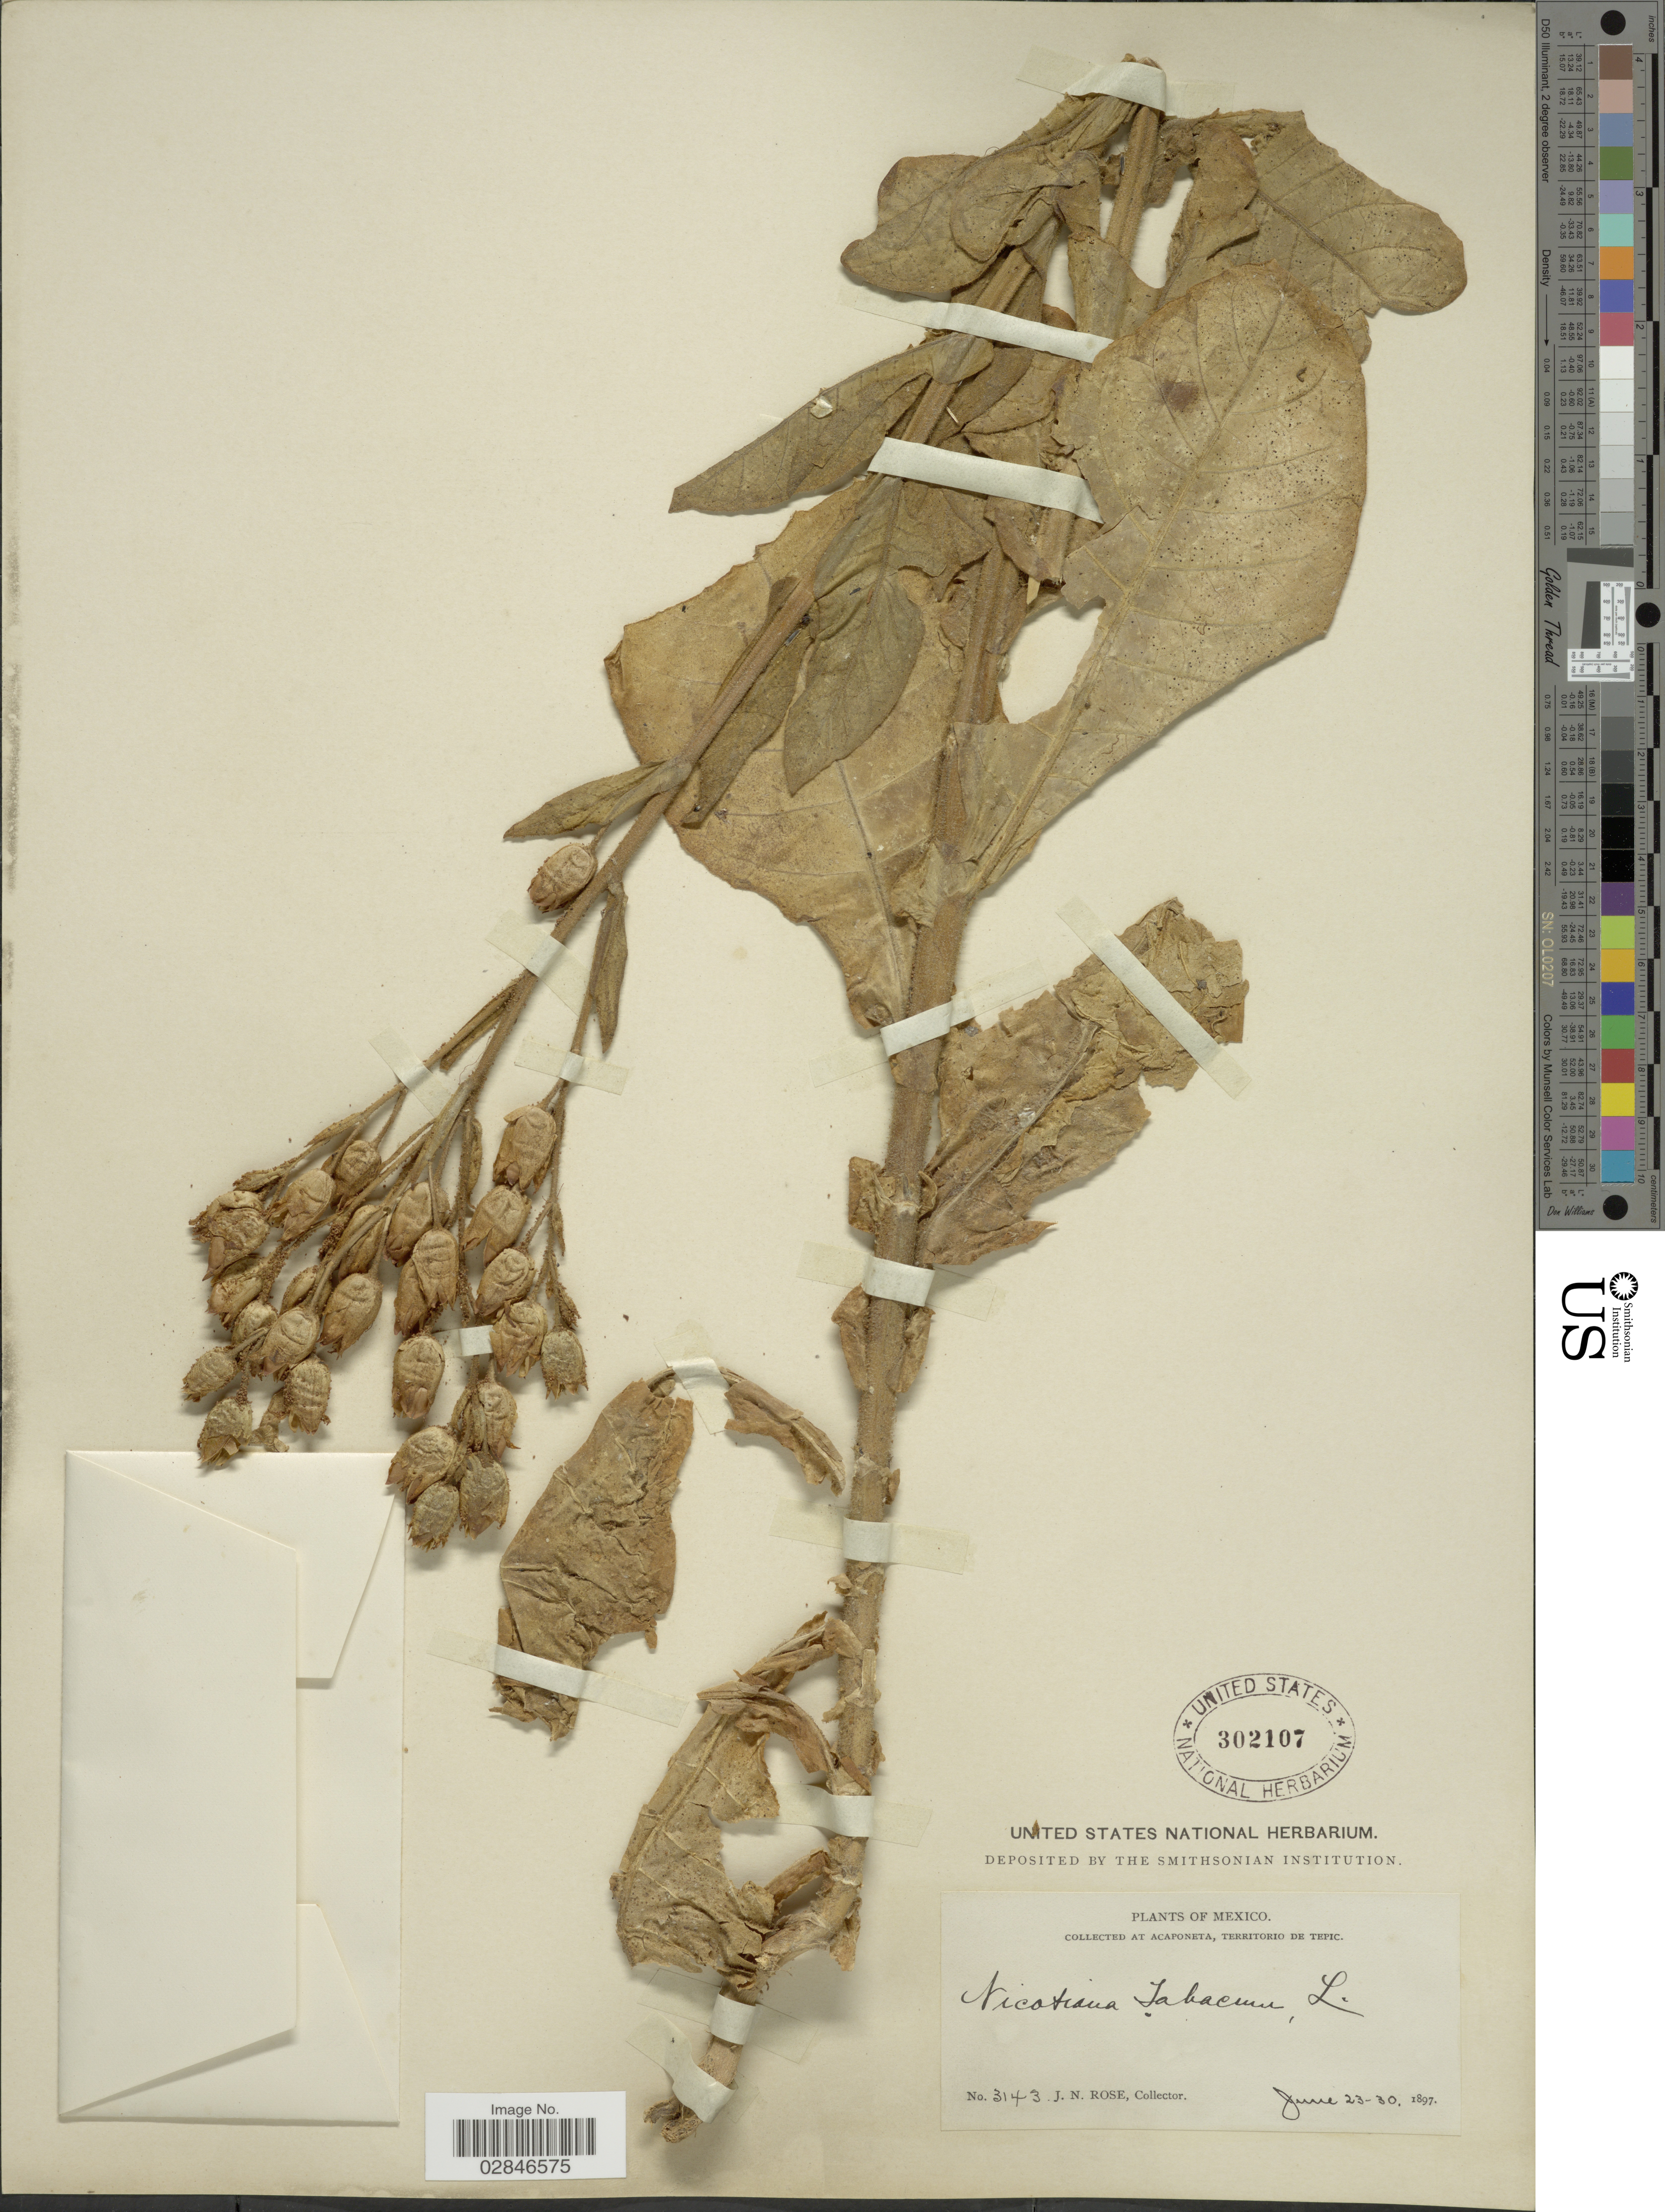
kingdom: Plantae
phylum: Tracheophyta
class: Magnoliopsida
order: Solanales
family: Solanaceae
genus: Nicotiana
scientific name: Nicotiana tabacum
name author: L.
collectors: J. N. Rose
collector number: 3143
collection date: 1897-06-23/1897-06-30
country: Mexico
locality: At Acaponeta, Territorio de Tepic.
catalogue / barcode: US 302107